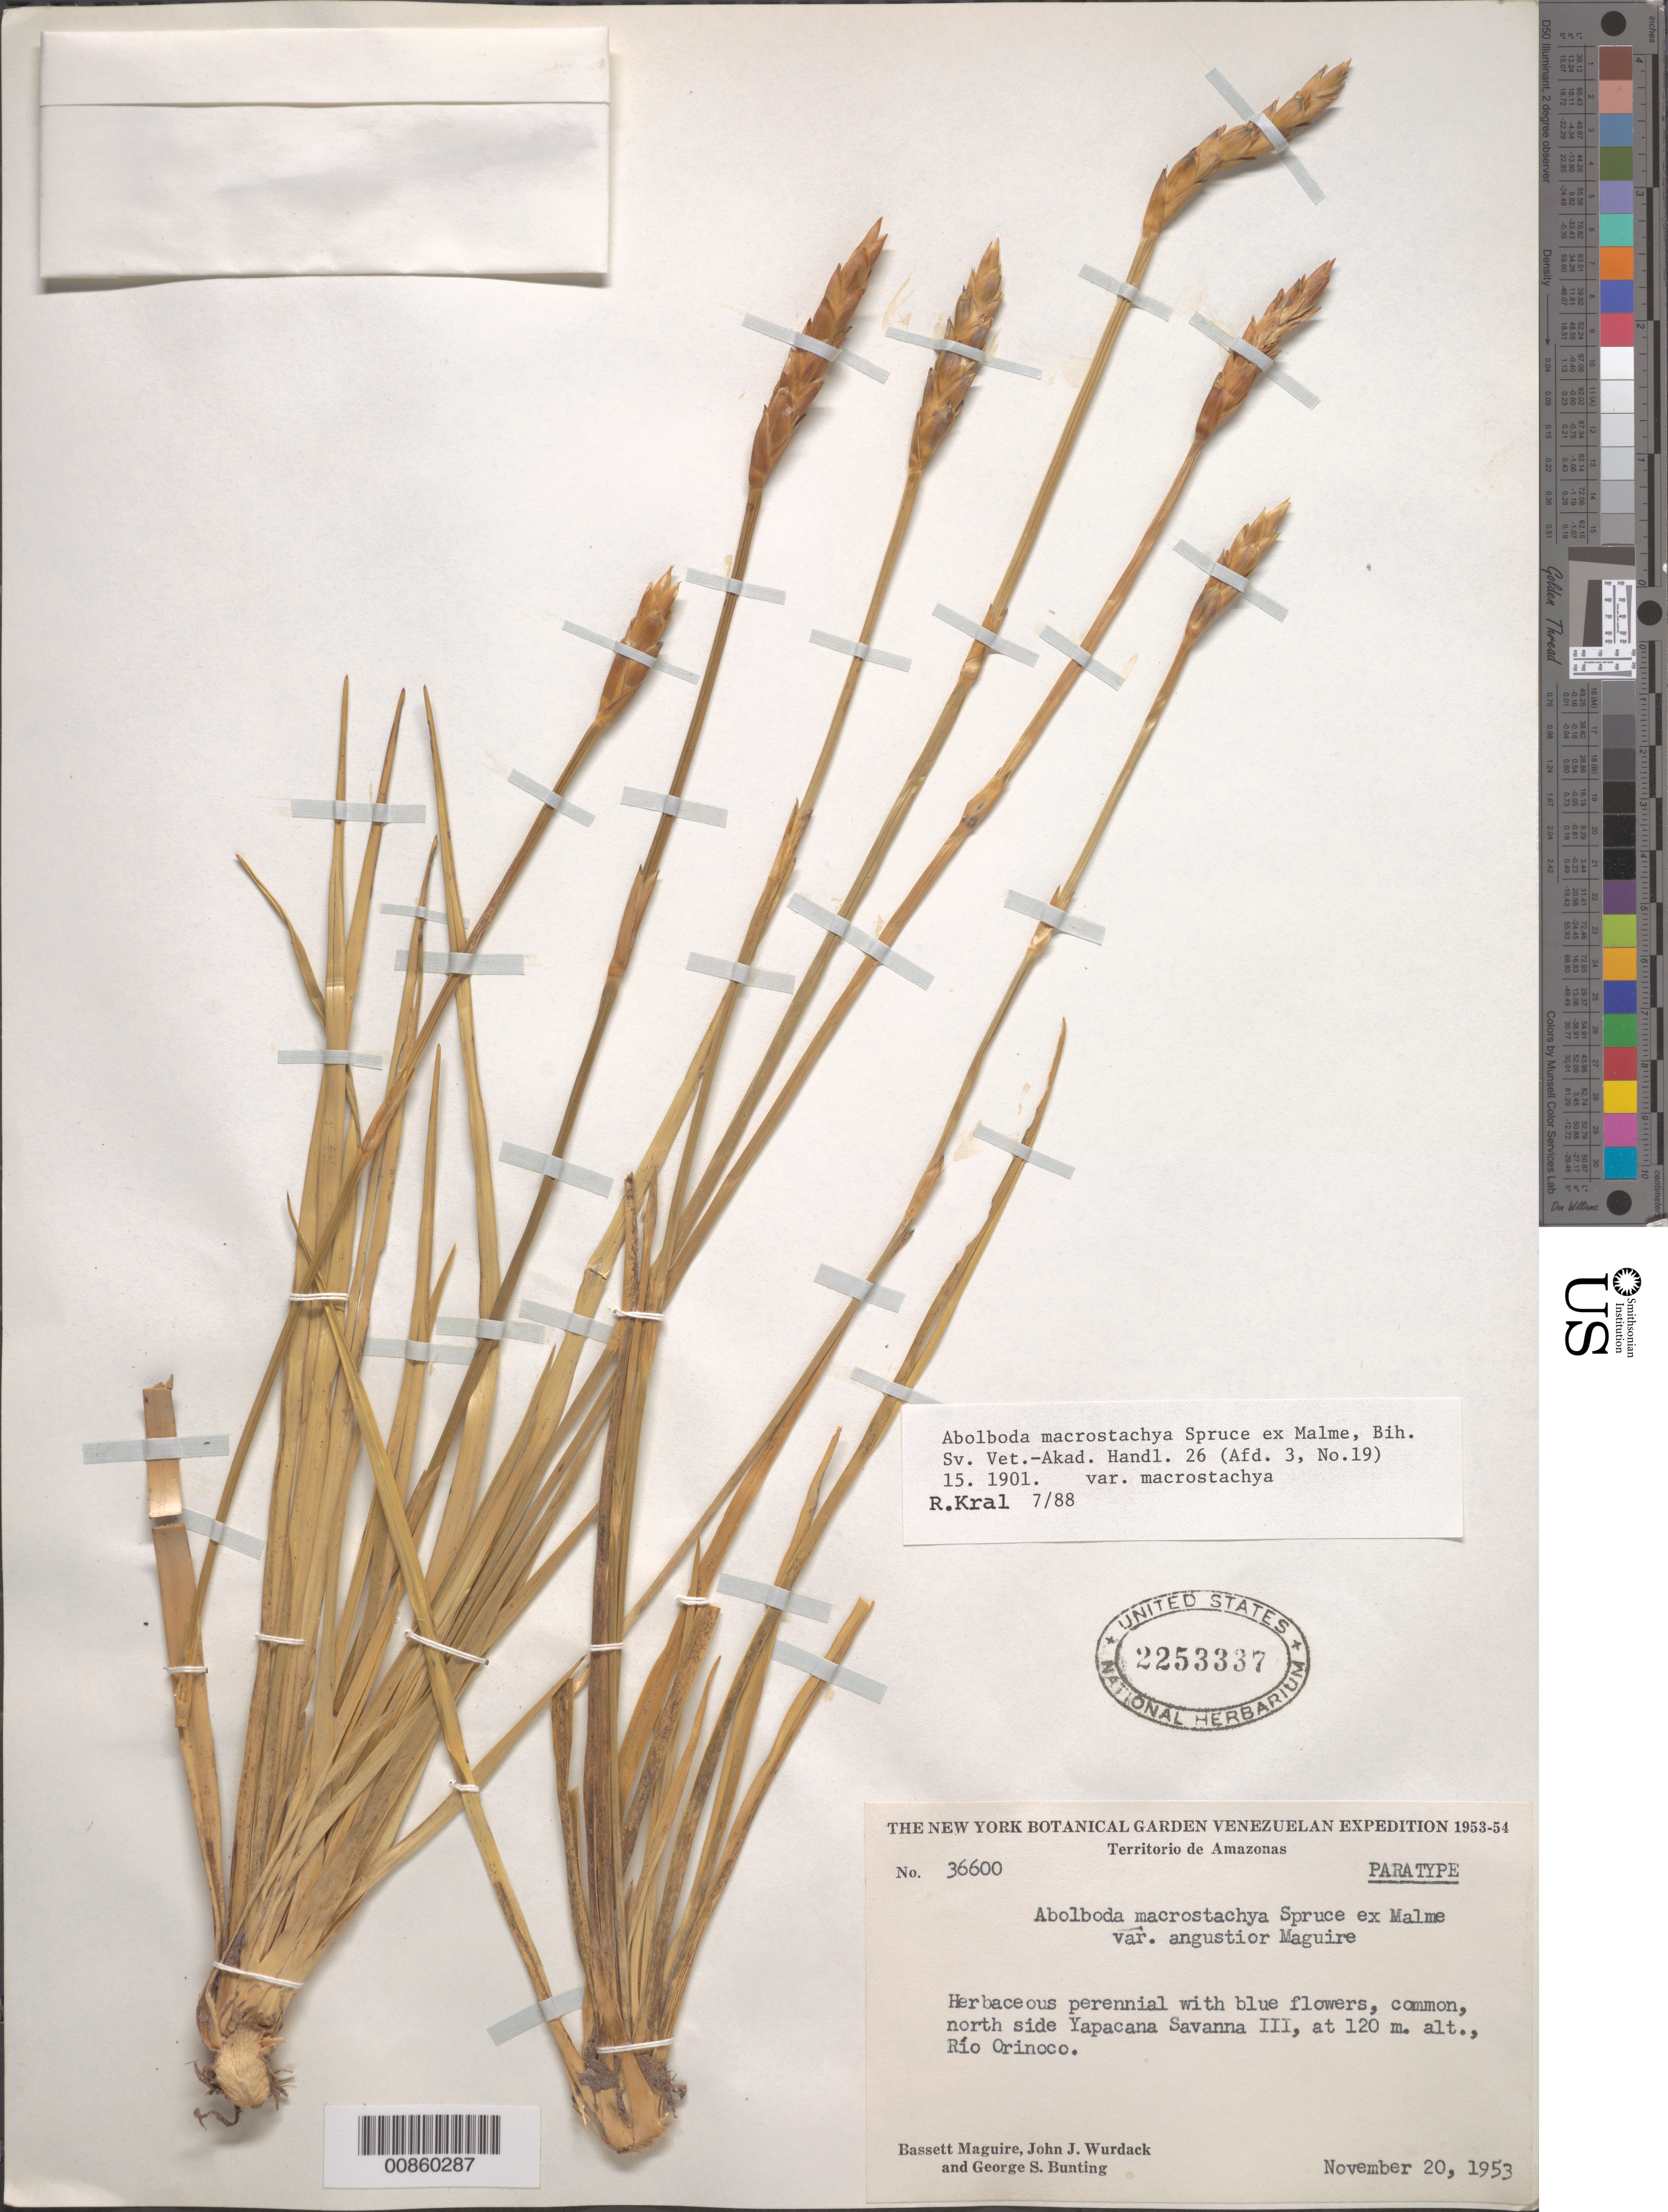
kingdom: Plantae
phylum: Tracheophyta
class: Liliopsida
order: Poales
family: Xyridaceae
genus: Abolboda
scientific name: Abolboda macrostachya var. macrostachya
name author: Spruce ex Malme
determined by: Kral, Robert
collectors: B. Maguire, J. J. Wurdack & G. S. Bunting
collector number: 36600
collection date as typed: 20-Nov-53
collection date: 1953-11-20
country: Venezuela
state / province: Amazonas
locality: Río Orinoco, Cerro Yapacána, savanna No. 3, north side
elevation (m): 120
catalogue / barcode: US 2253337